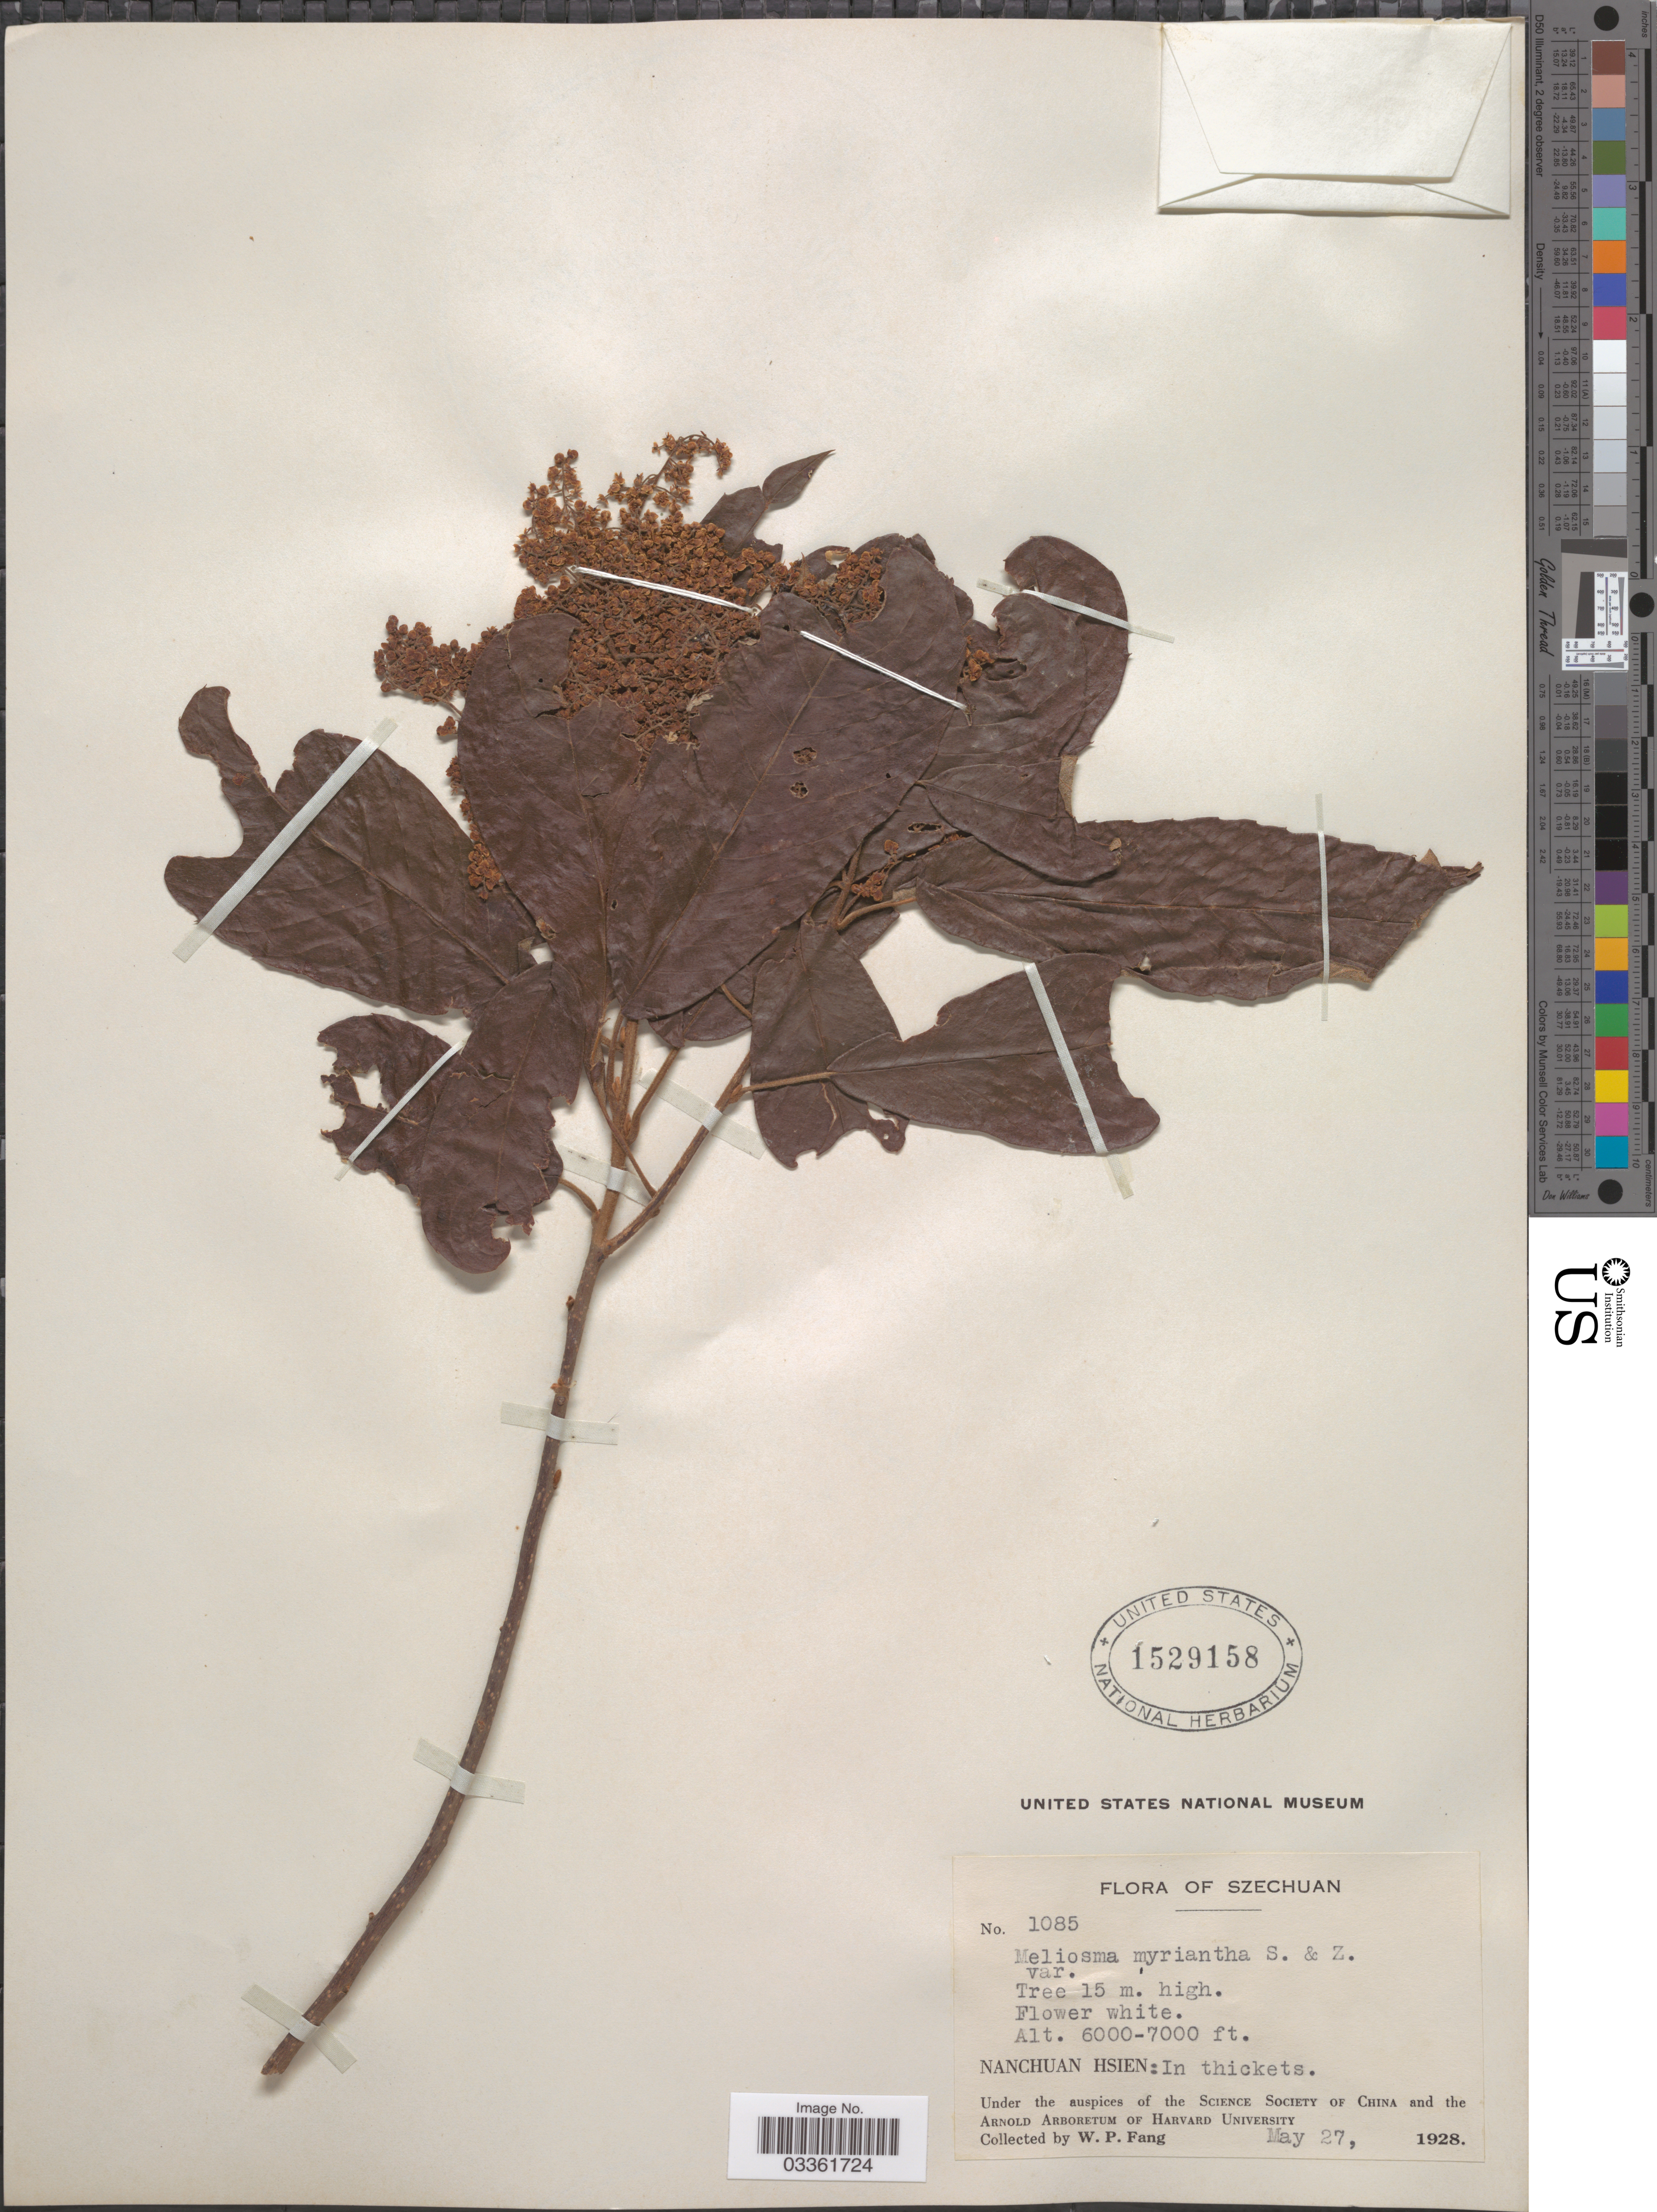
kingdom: Plantae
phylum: Tracheophyta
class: Magnoliopsida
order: Proteales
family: Sabiaceae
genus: Meliosma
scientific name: Meliosma myriantha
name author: Siebold & Zucc.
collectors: W. P. Fang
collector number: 1085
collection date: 1928-05-27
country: China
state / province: Sichuan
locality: Szechuan. Nanchuan Hsien: in thickets.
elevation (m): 1829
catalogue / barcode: US 1529158